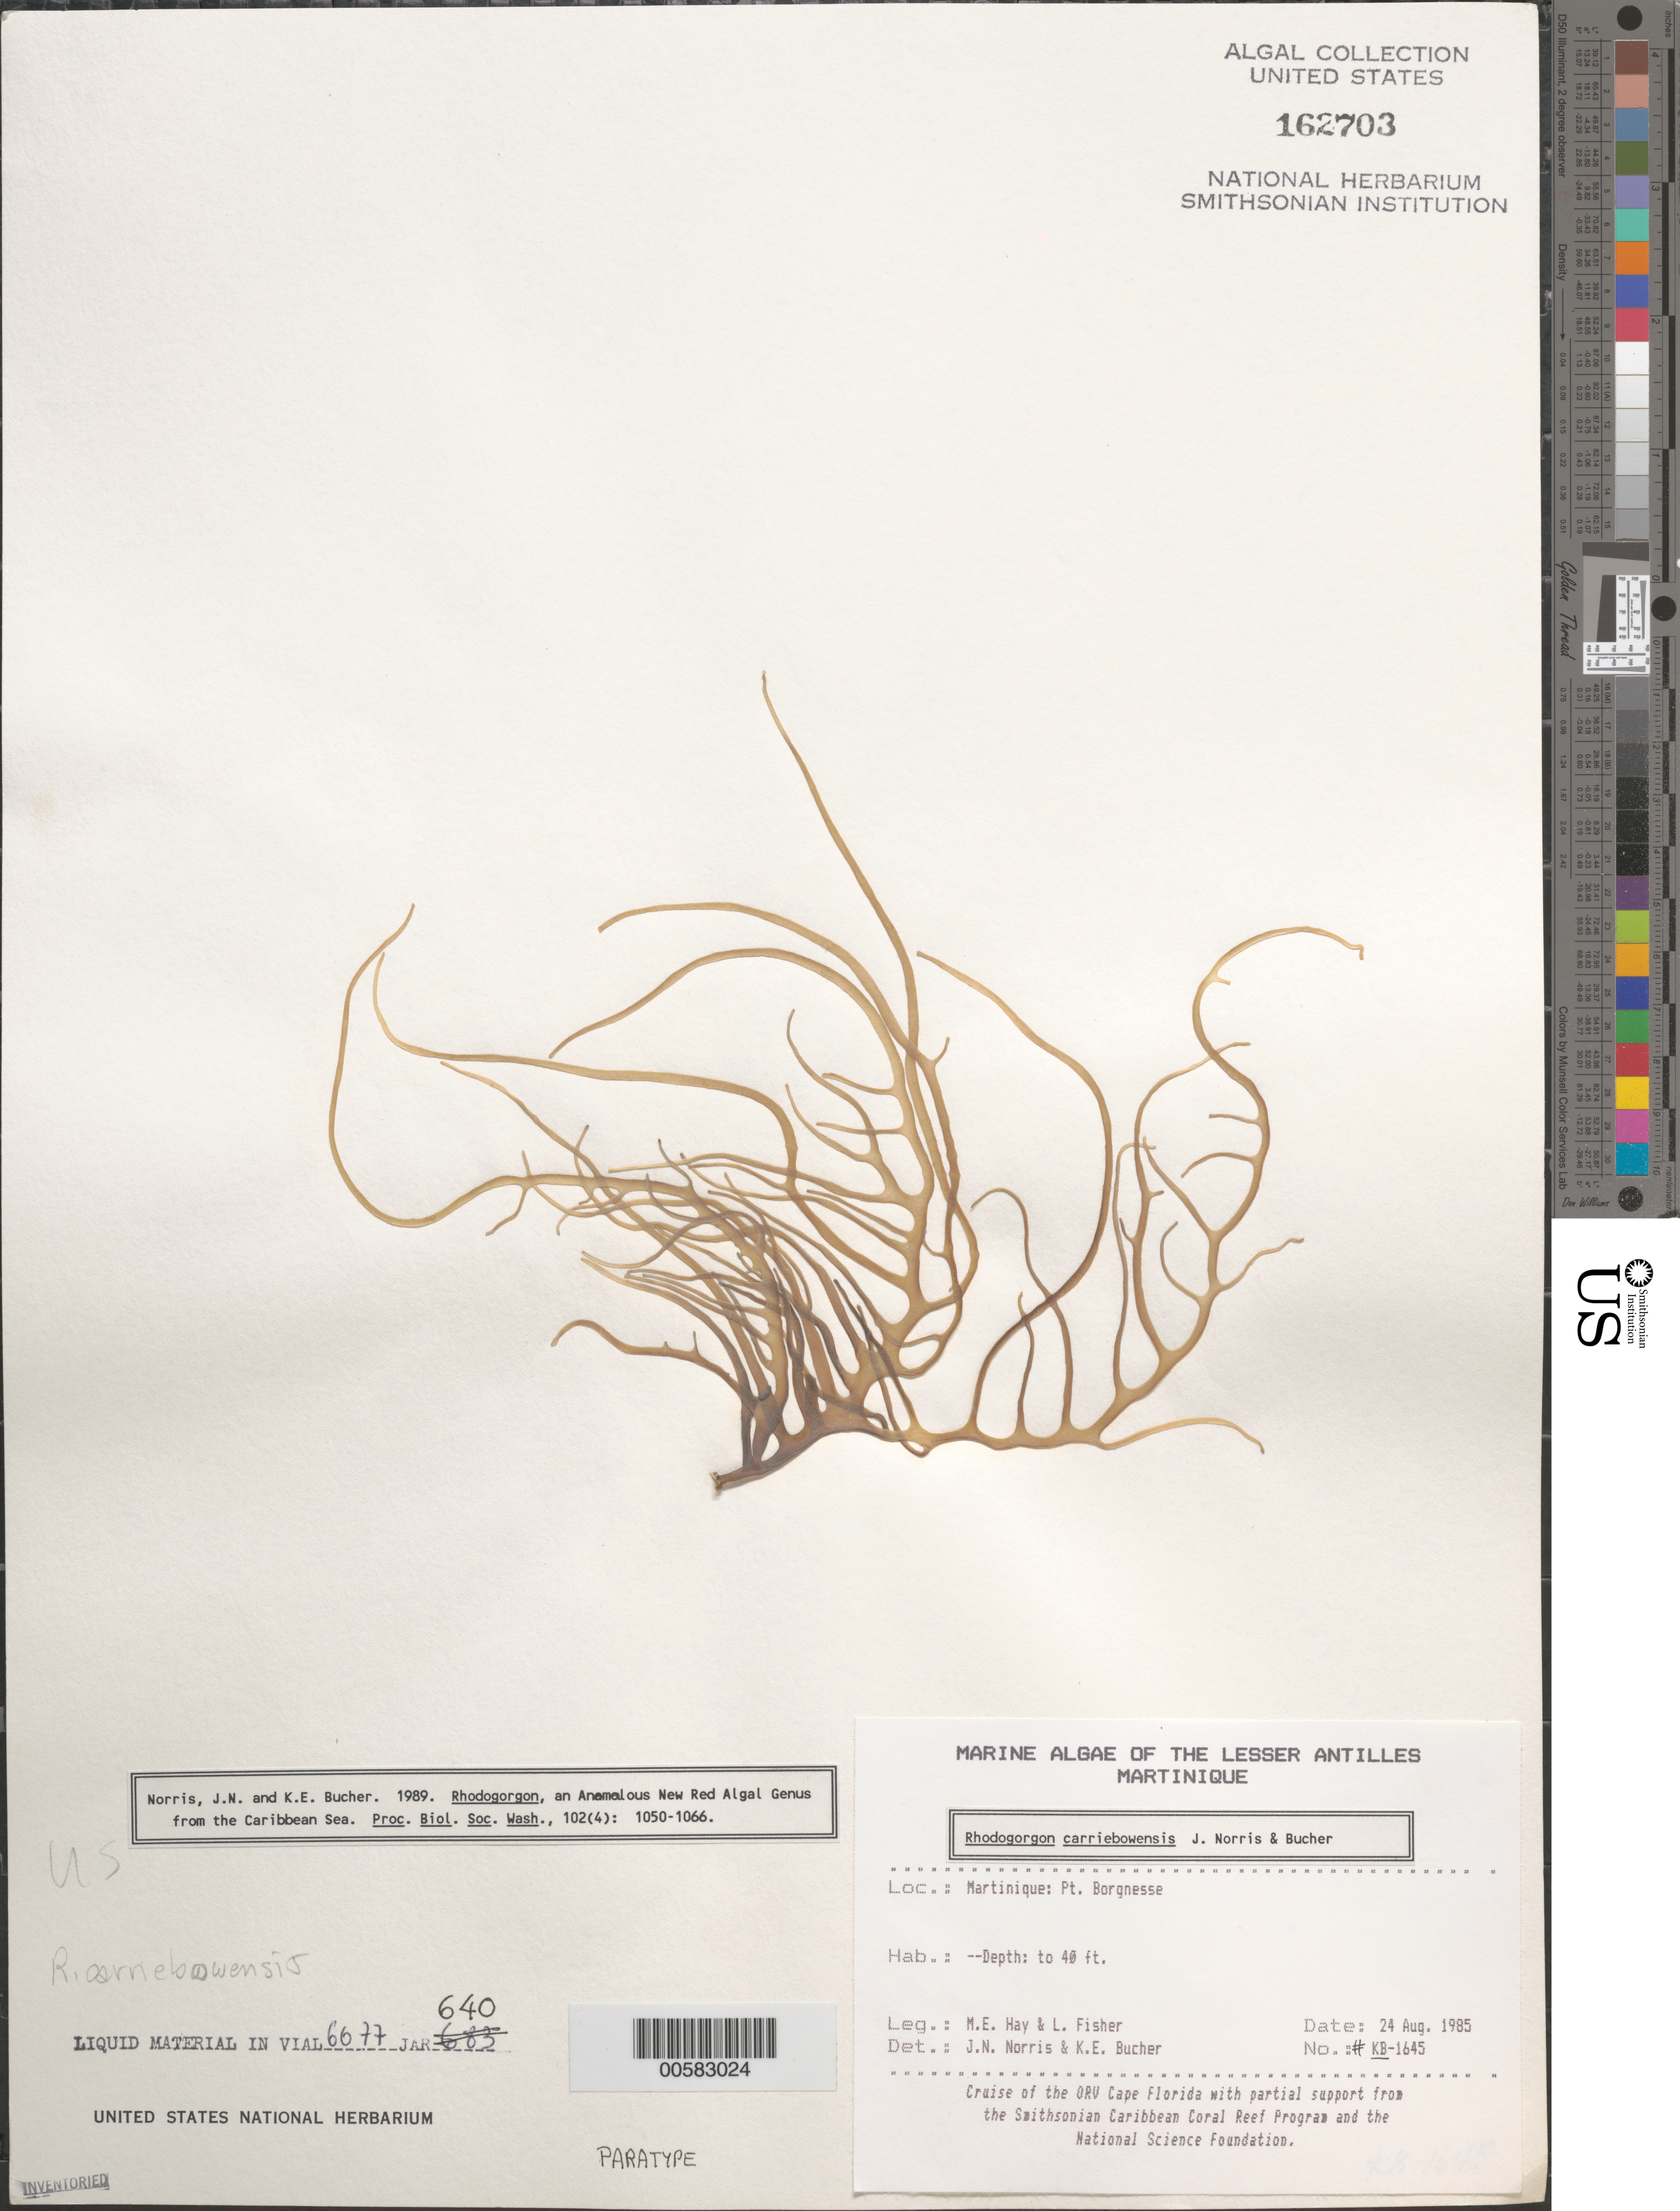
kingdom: Plantae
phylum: Rhodophyta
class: Florideophyceae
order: Rhodogorgonales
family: Rhodogorgonaceae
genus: Rhodogorgon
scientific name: Rhodogorgon ramosissima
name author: J.N. Norris & K.E. Bucher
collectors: M. E. Hay & L. Fisher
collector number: KB-1645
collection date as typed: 24 Aug 1985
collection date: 1985-08-24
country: Martinique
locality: Pointe Borgnesse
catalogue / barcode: US 162703